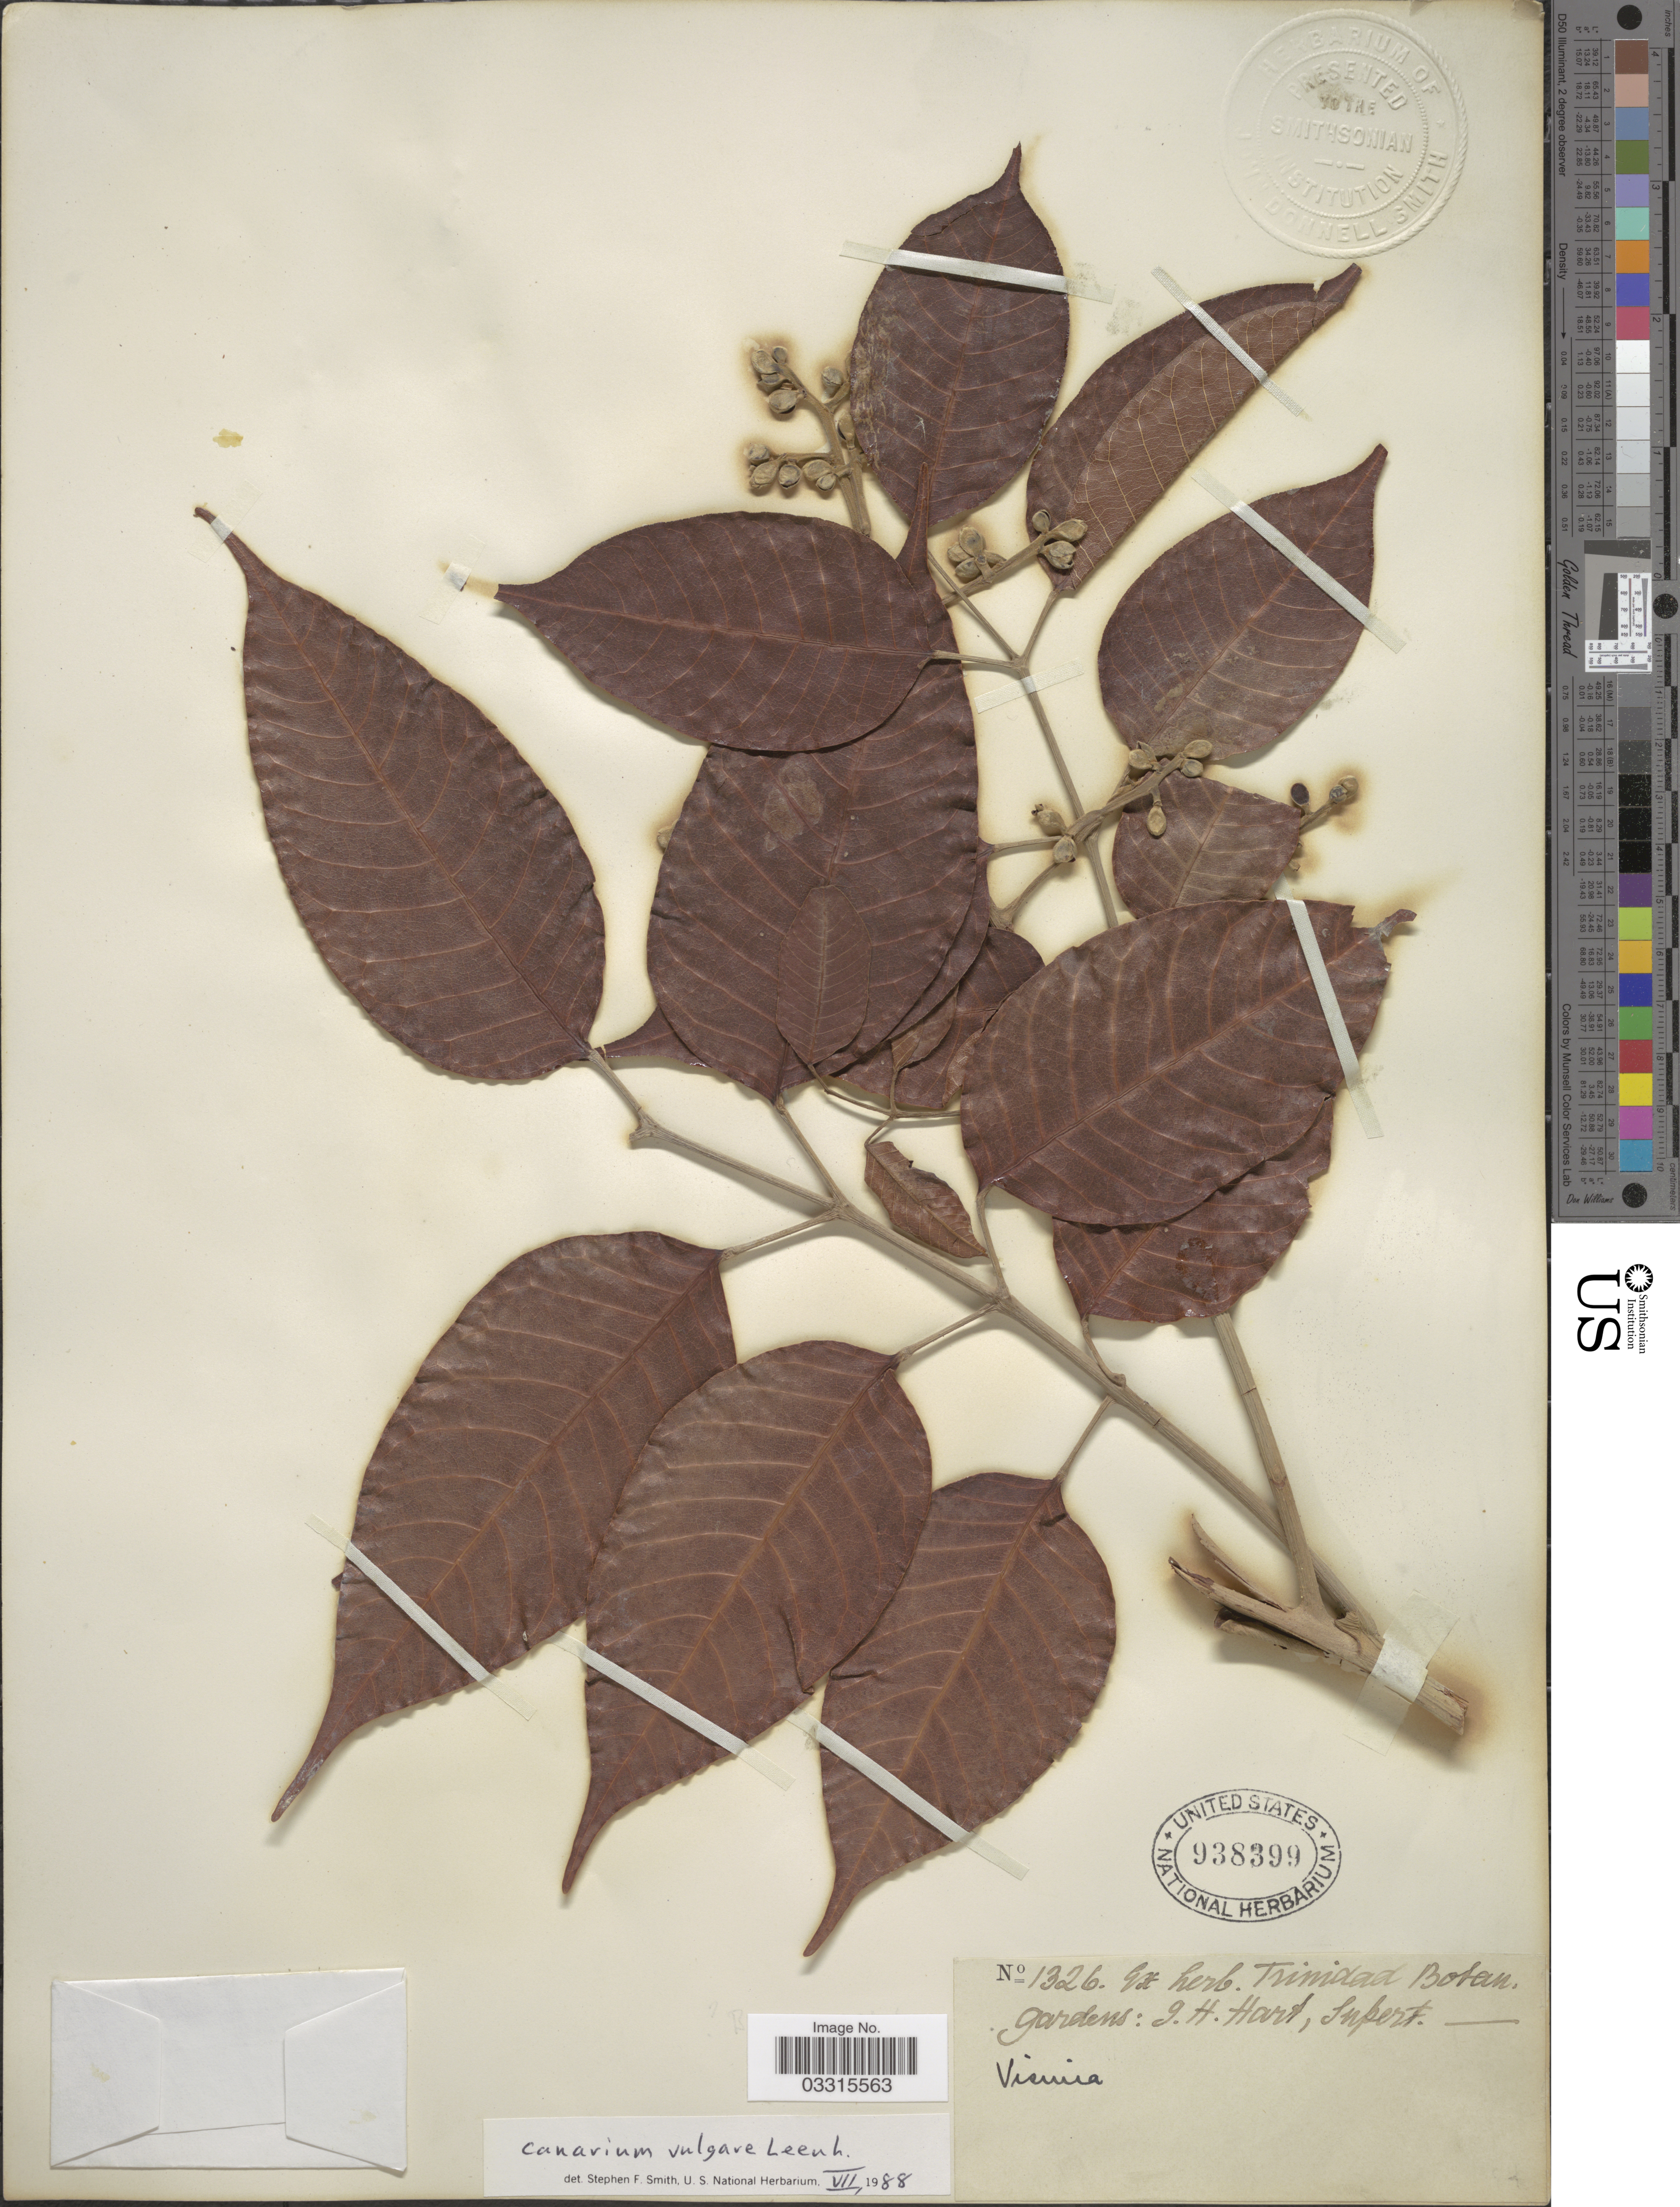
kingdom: Plantae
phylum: Tracheophyta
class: Magnoliopsida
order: Sapindales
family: Burseraceae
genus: Canarium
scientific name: Canarium vulgare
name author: Leenh.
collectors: J. H. Hart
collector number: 1326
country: Trinidad and Tobago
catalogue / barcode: US 938399